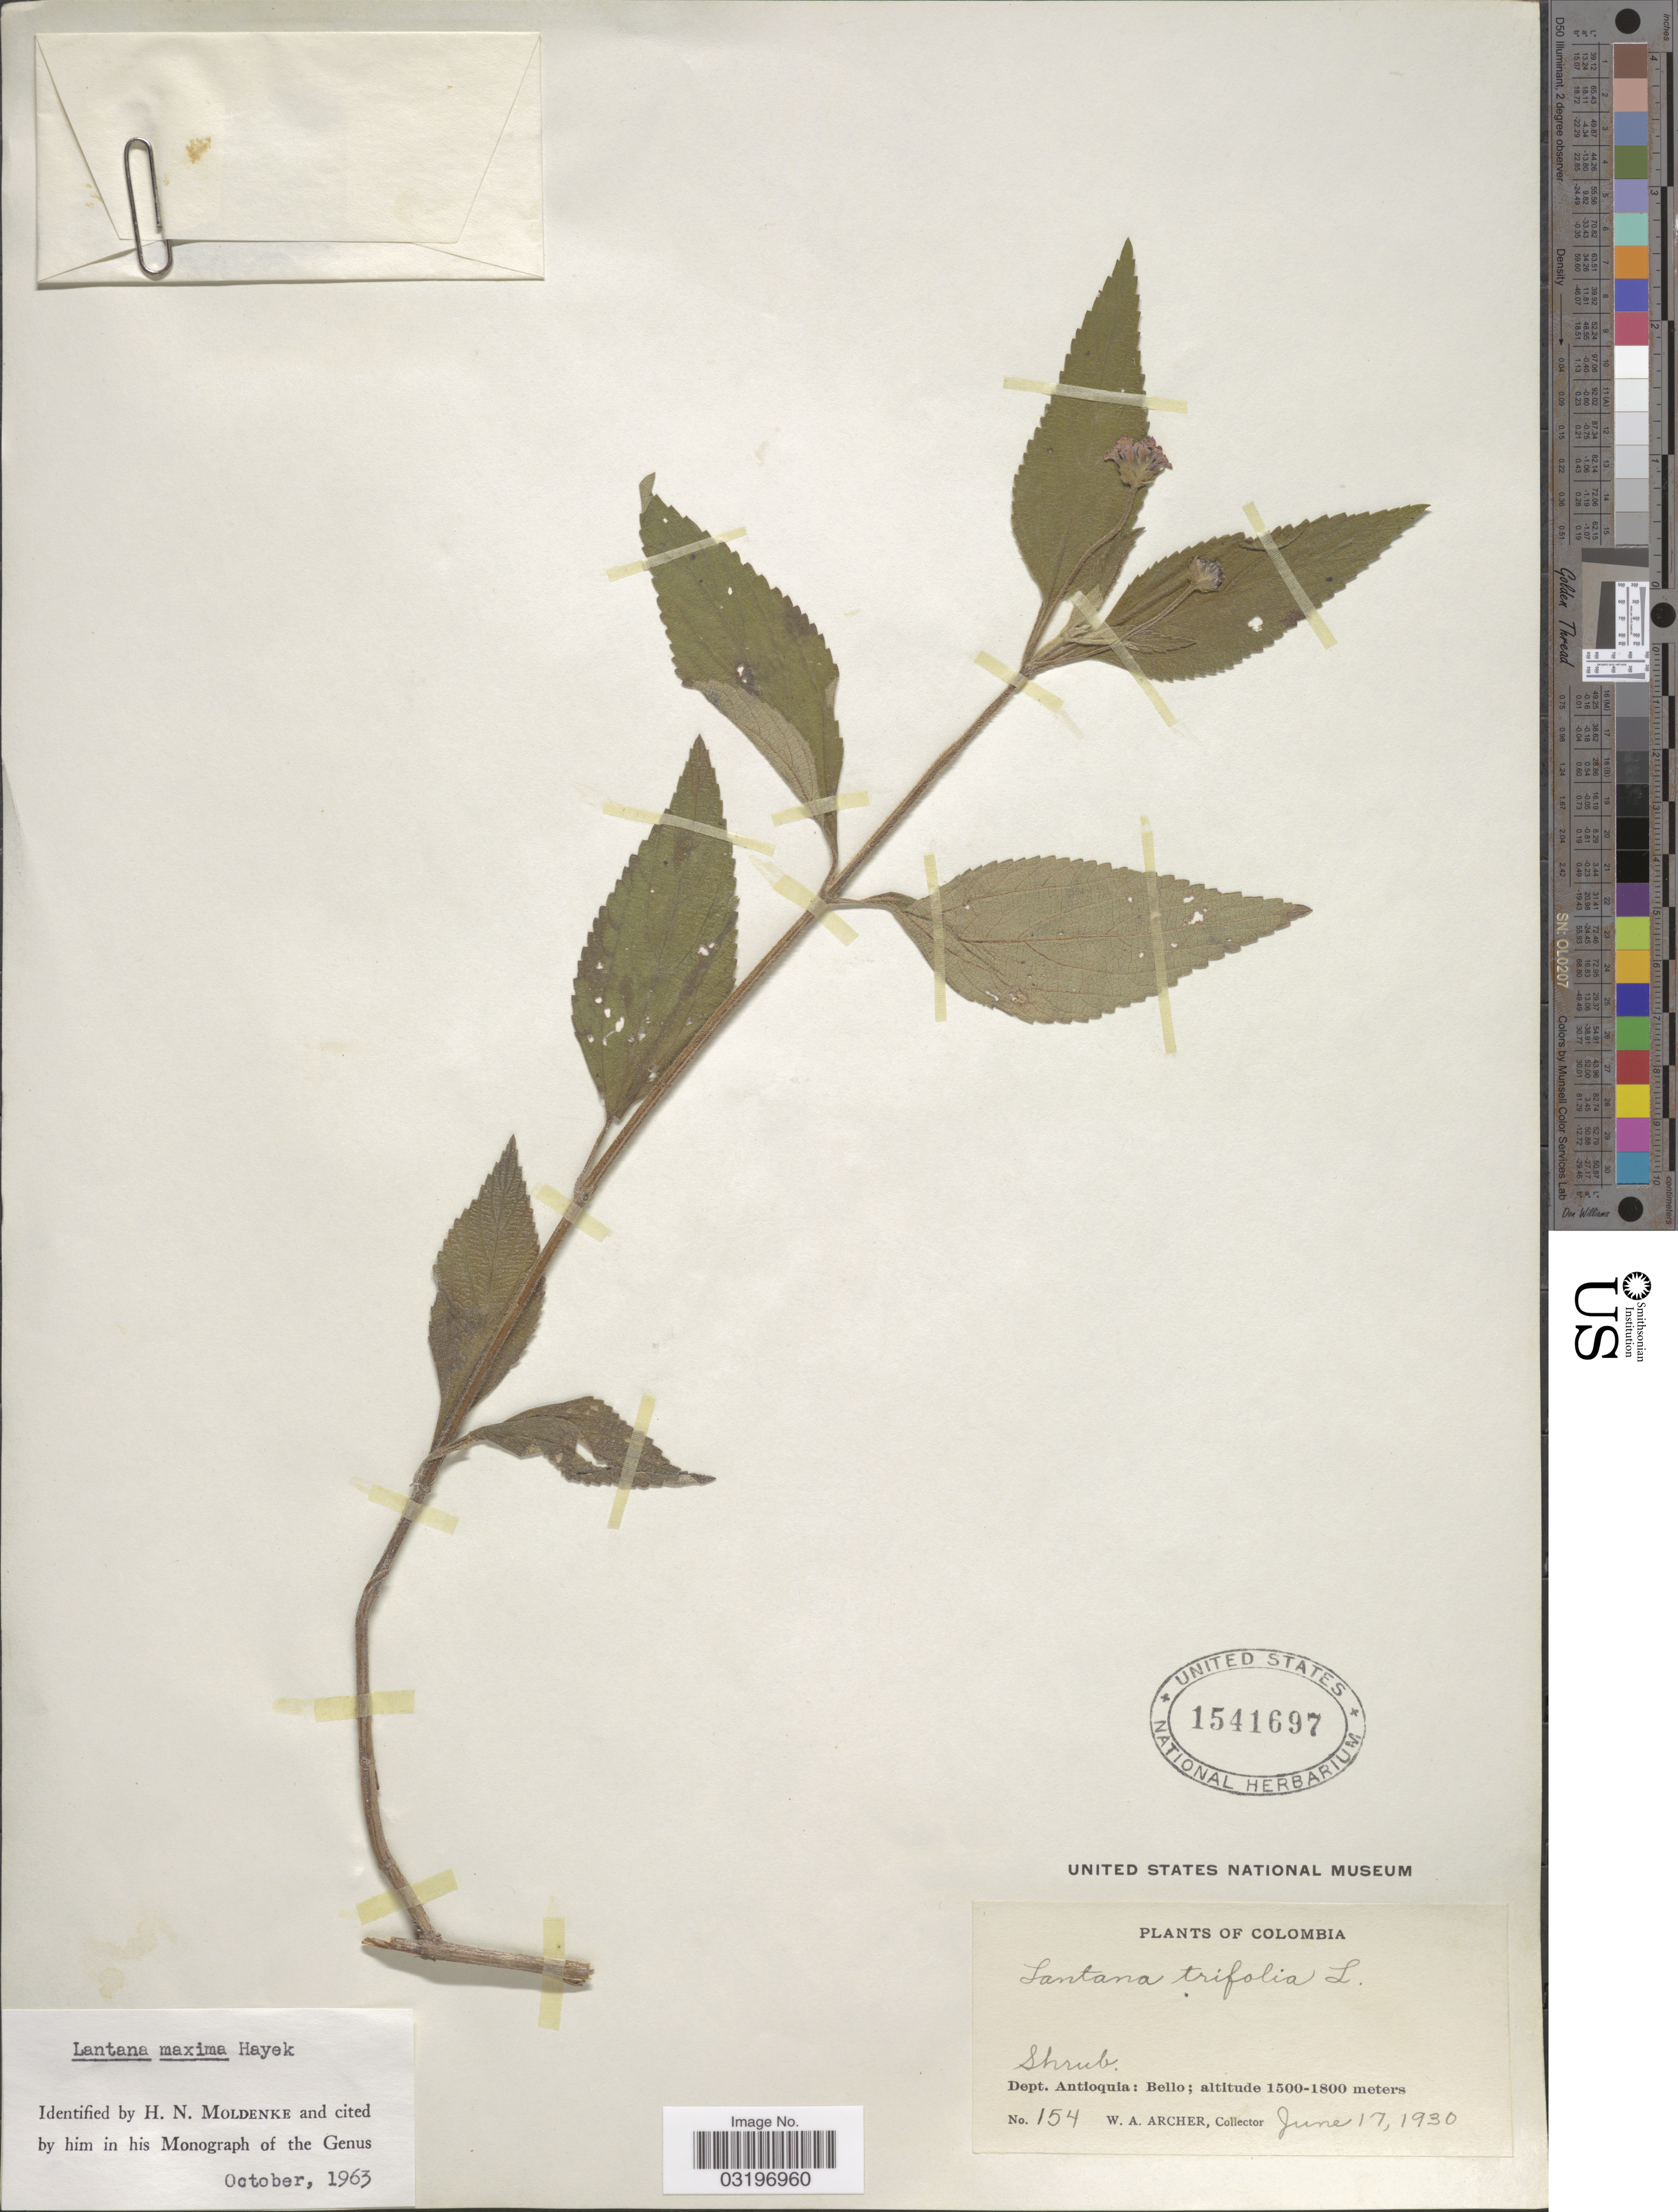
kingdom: Plantae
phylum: Tracheophyta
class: Magnoliopsida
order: Lamiales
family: Verbenaceae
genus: Lantana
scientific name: Lantana maxima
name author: Hayek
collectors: W. Archer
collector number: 154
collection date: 1930-06-17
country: Colombia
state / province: Antioquia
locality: Dept. Antioquia: Bello.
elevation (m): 1500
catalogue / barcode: US 1541697